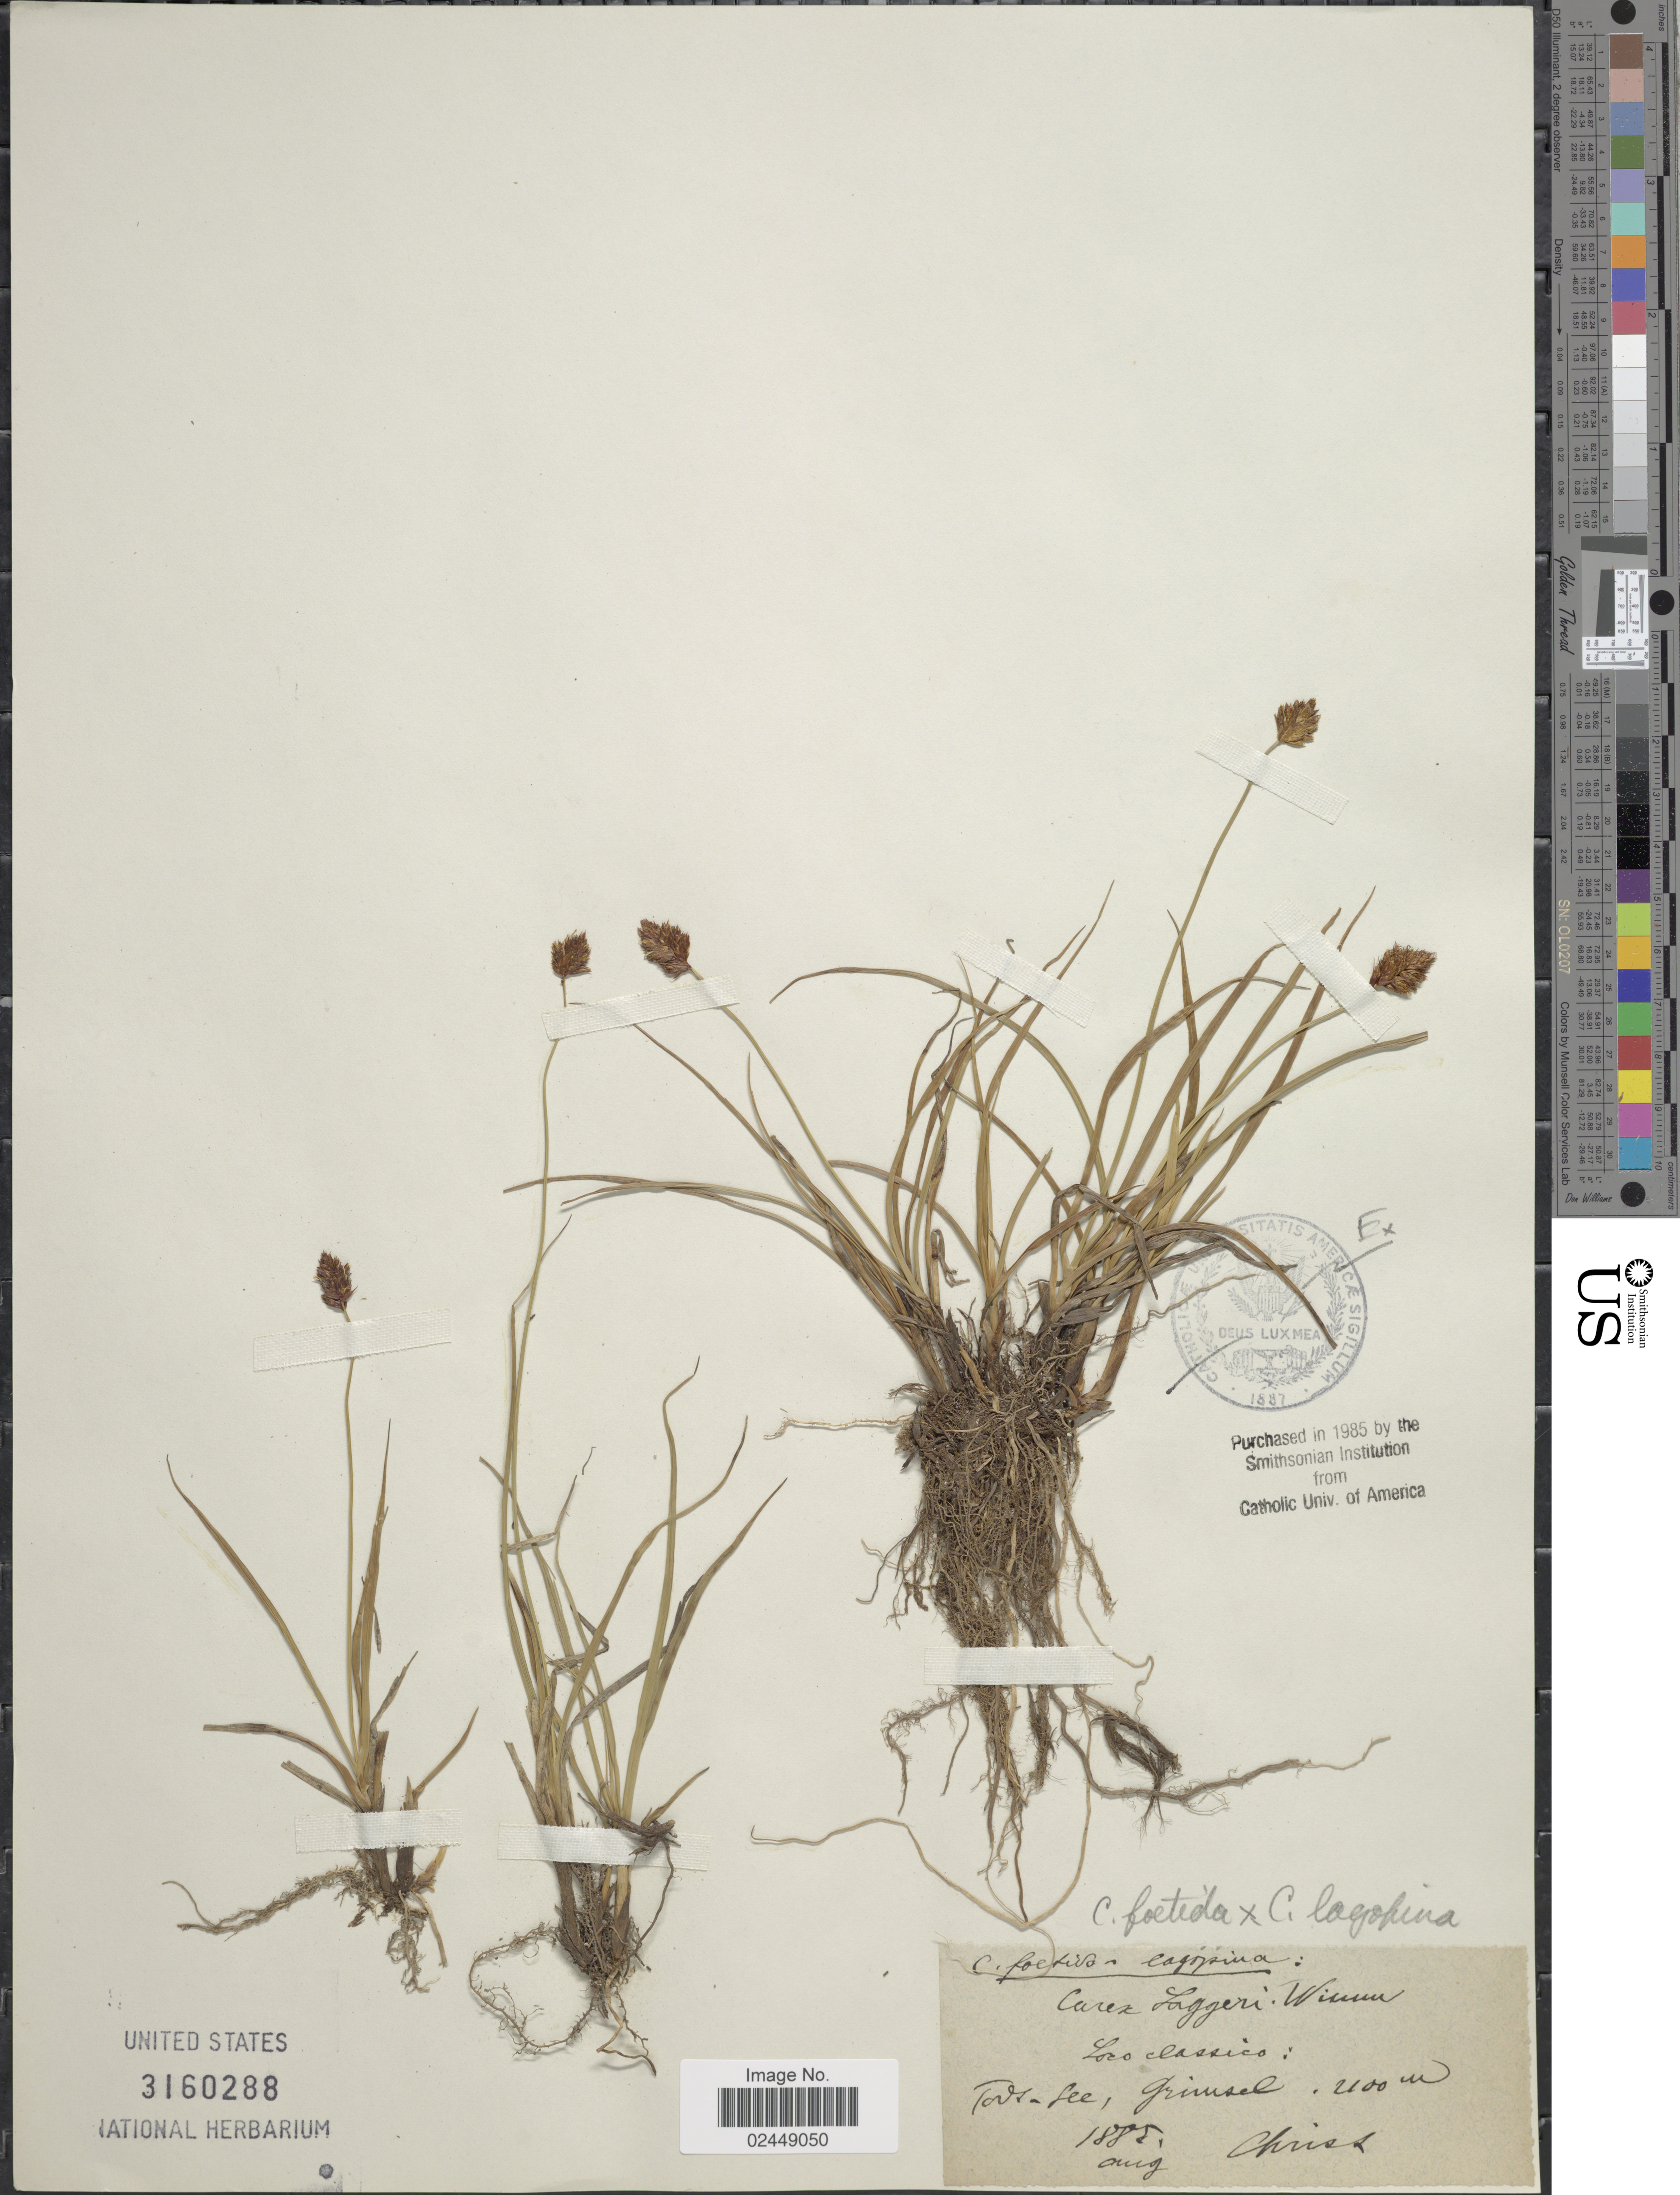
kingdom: Plantae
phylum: Tracheophyta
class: Liliopsida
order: Poales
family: Cyperaceae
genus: Carex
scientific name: Carex foetida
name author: All.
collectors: Christ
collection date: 1888-08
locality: Loco classico, Tods-see, grimsel [interpreted]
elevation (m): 2100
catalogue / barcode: US 3160288